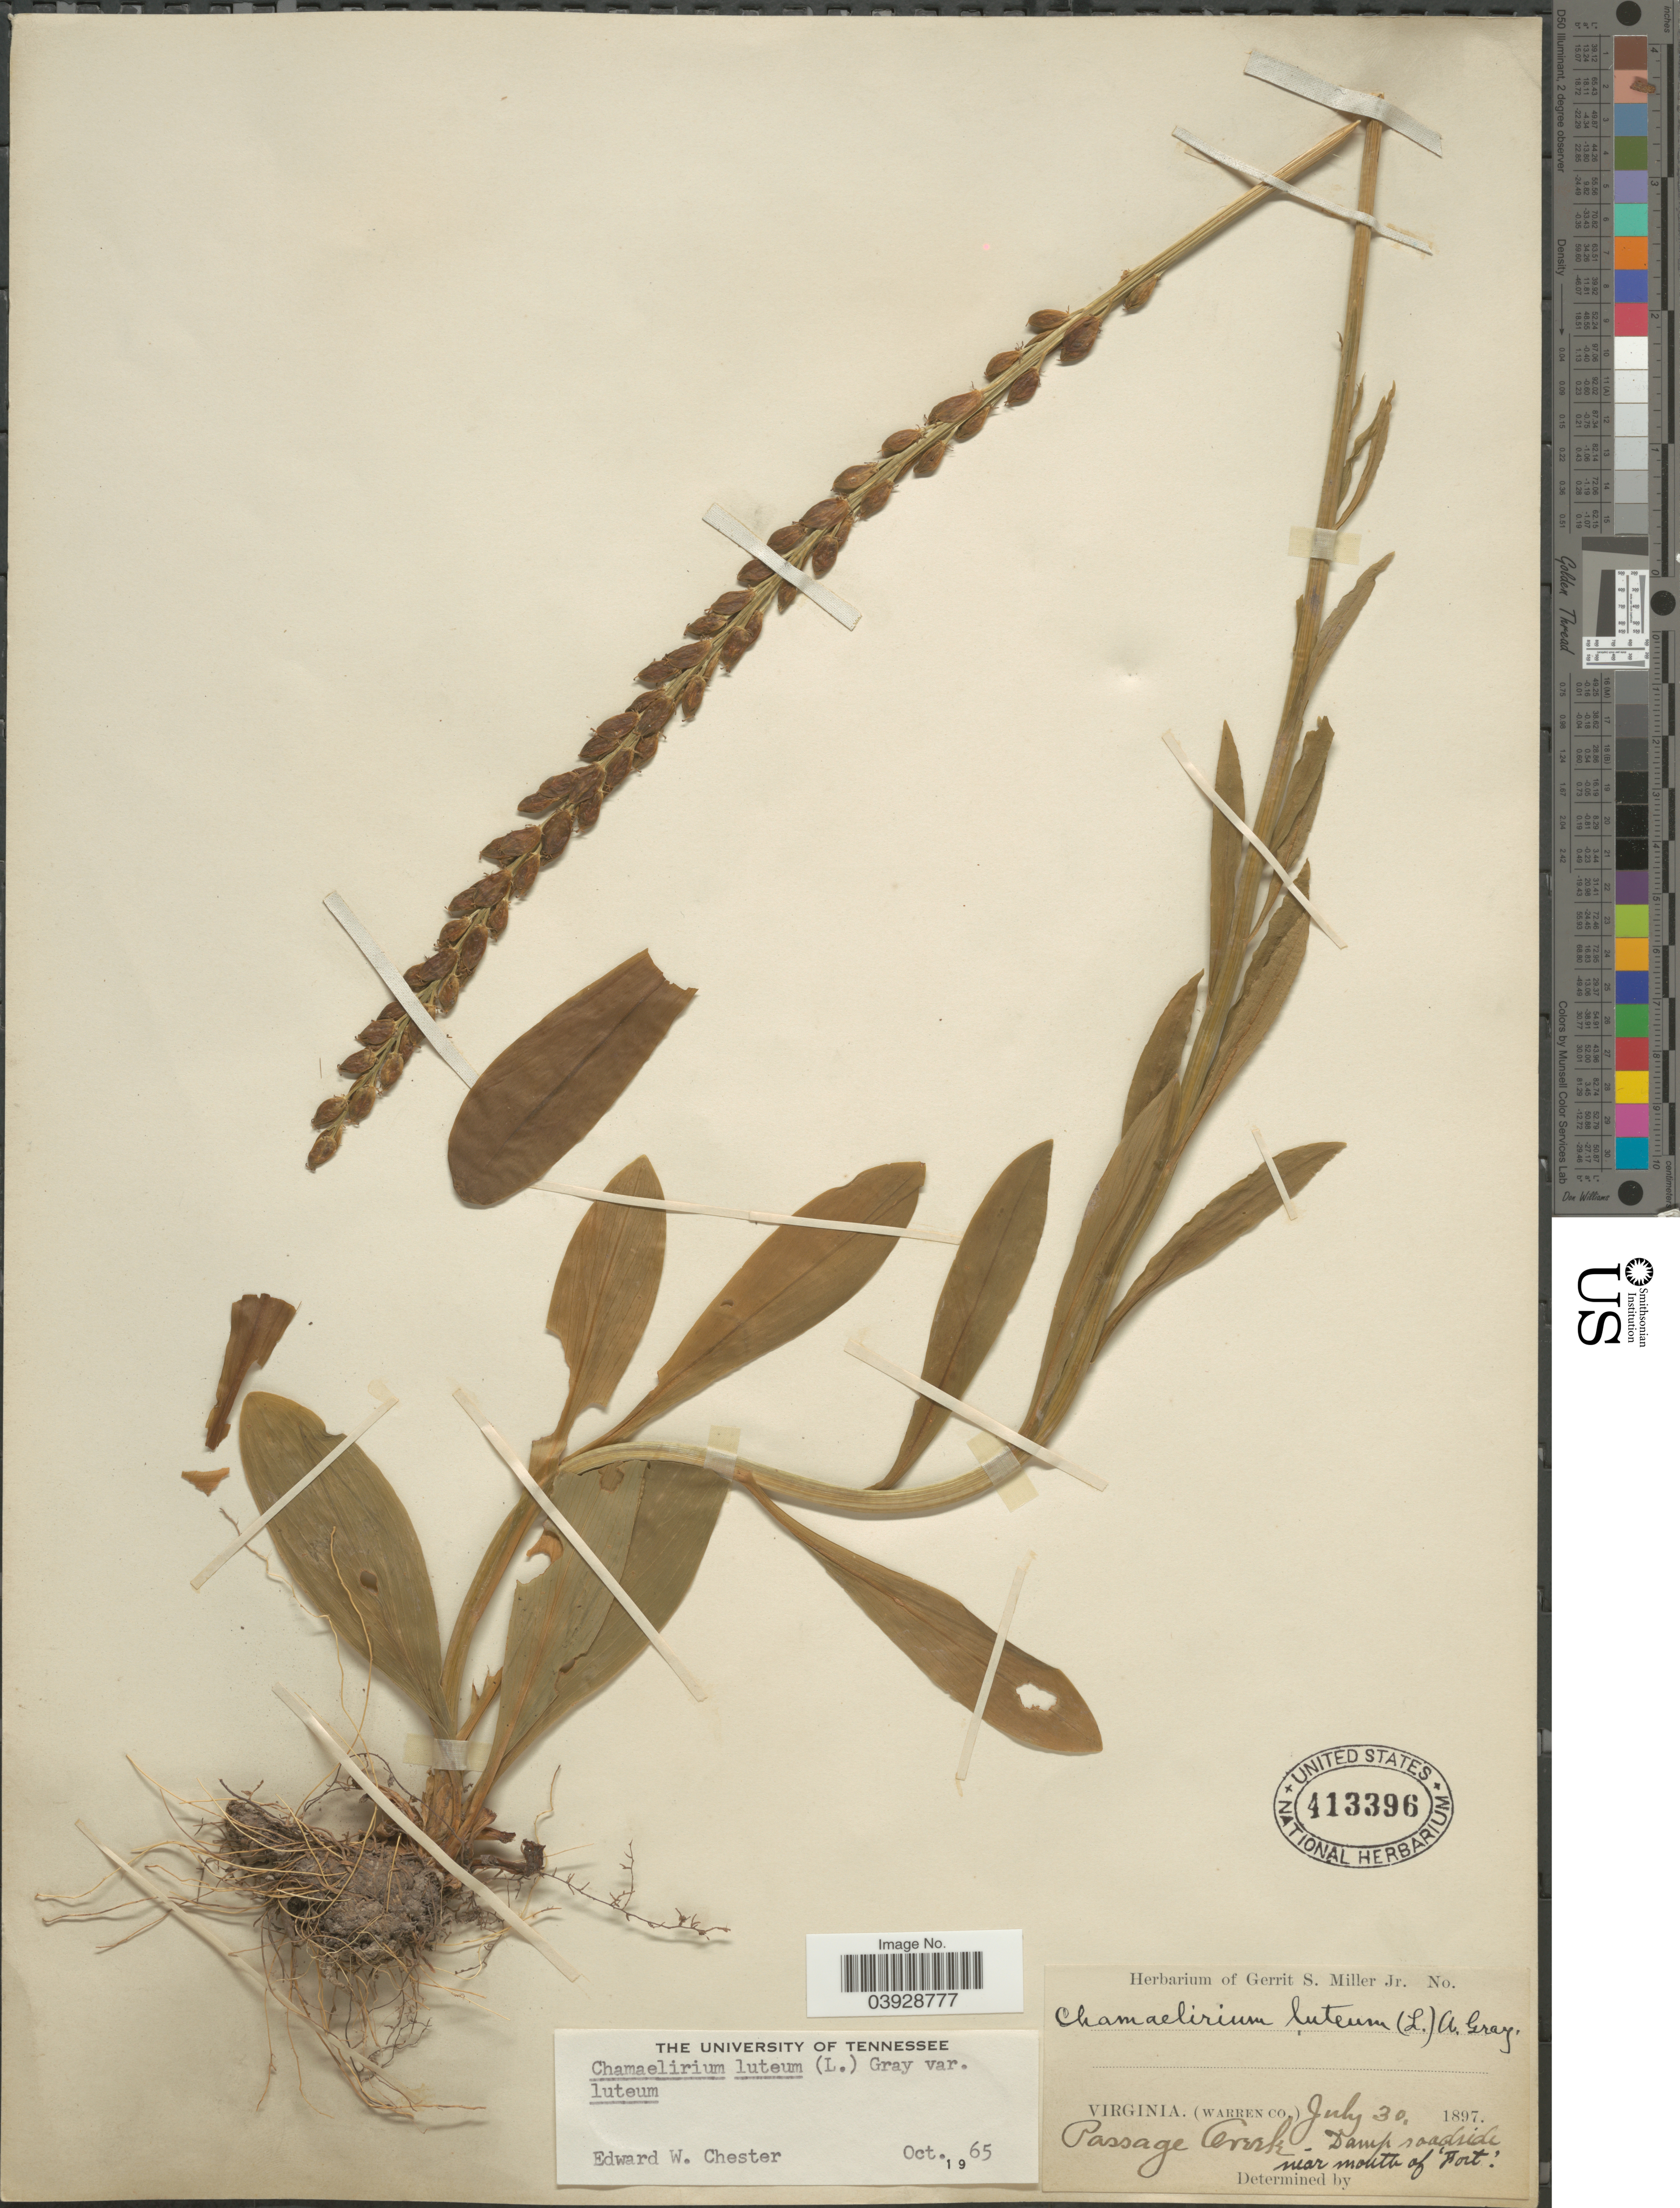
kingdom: Plantae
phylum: Tracheophyta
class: Liliopsida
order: Liliales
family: Melanthiaceae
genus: Chamaelirium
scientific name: Chamaelirium luteum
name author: (L.) A. Gray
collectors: ex herb. Gerrit S. Miller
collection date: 1897-07-30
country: United States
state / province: Virginia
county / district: Warren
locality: Warren Co. Passage Creek - Damp roadside near mouth of 'Fort'.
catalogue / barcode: US 413396